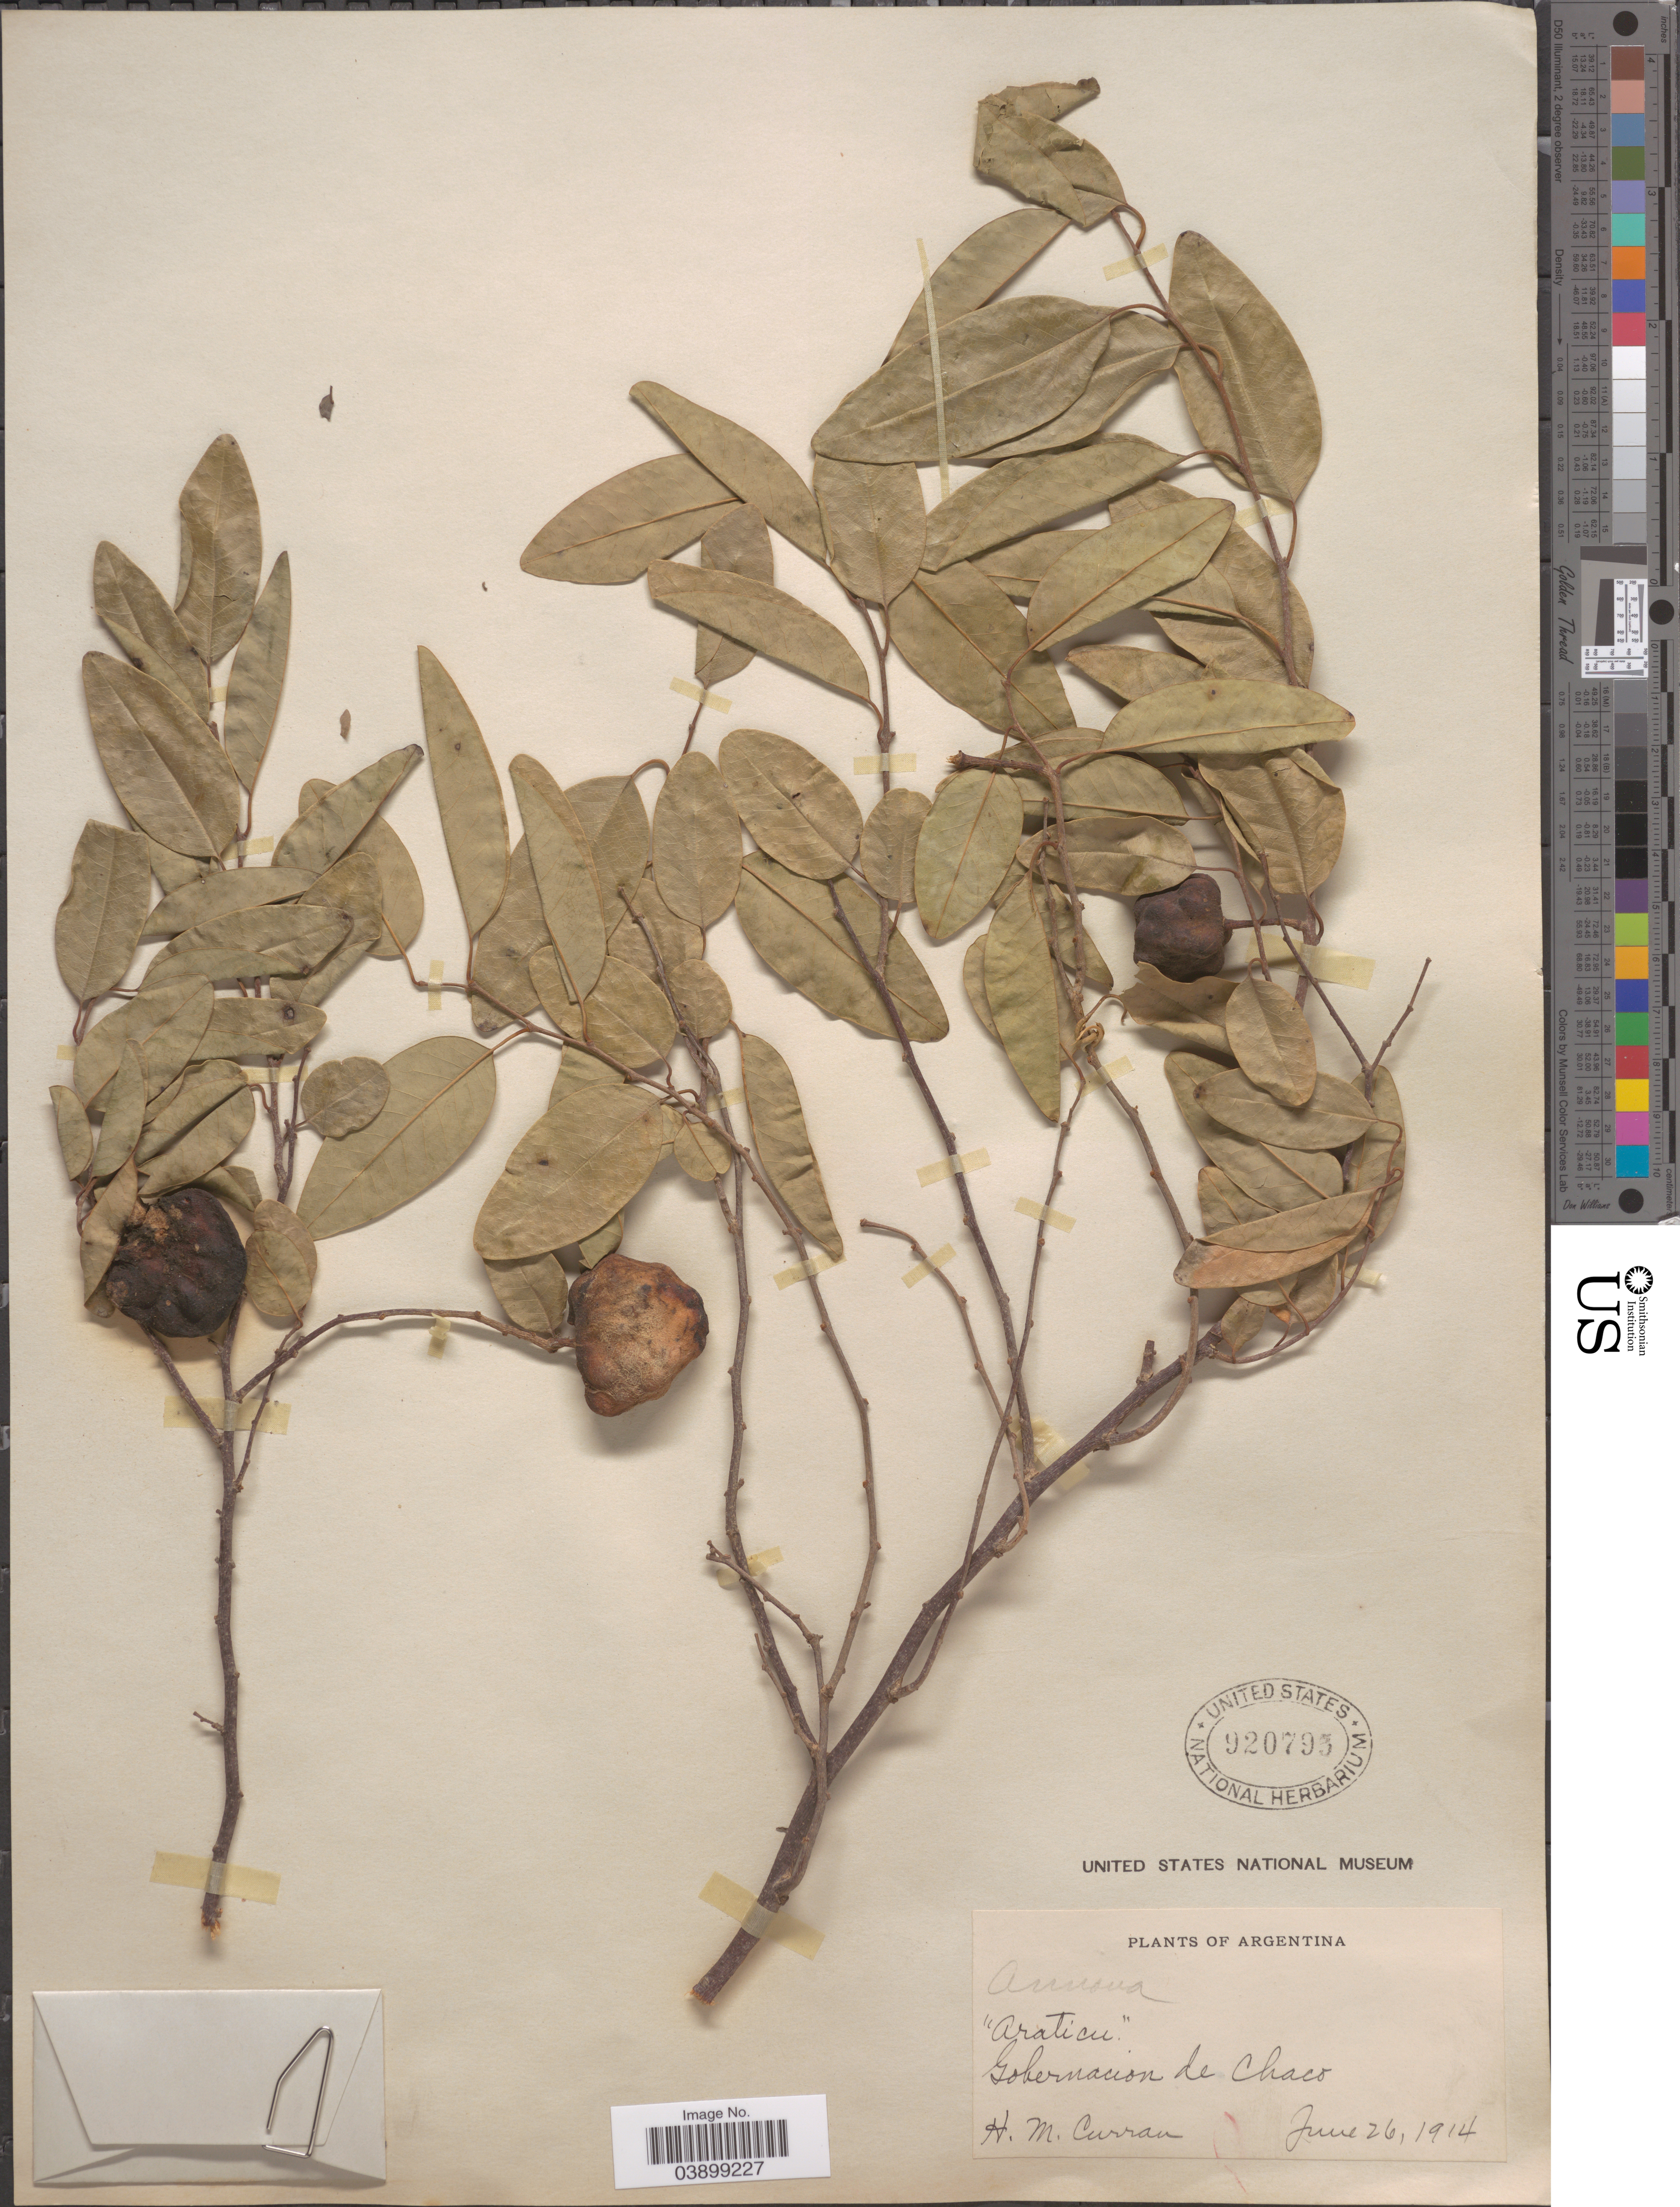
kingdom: Plantae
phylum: Tracheophyta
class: Magnoliopsida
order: Magnoliales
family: Annonaceae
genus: Annona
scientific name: Annona nutans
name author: R.E. Fr.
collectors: H. M. Curran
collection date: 1914-06-26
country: Argentina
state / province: Chaco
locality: Gobernacion de Chaco.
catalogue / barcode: US 920795